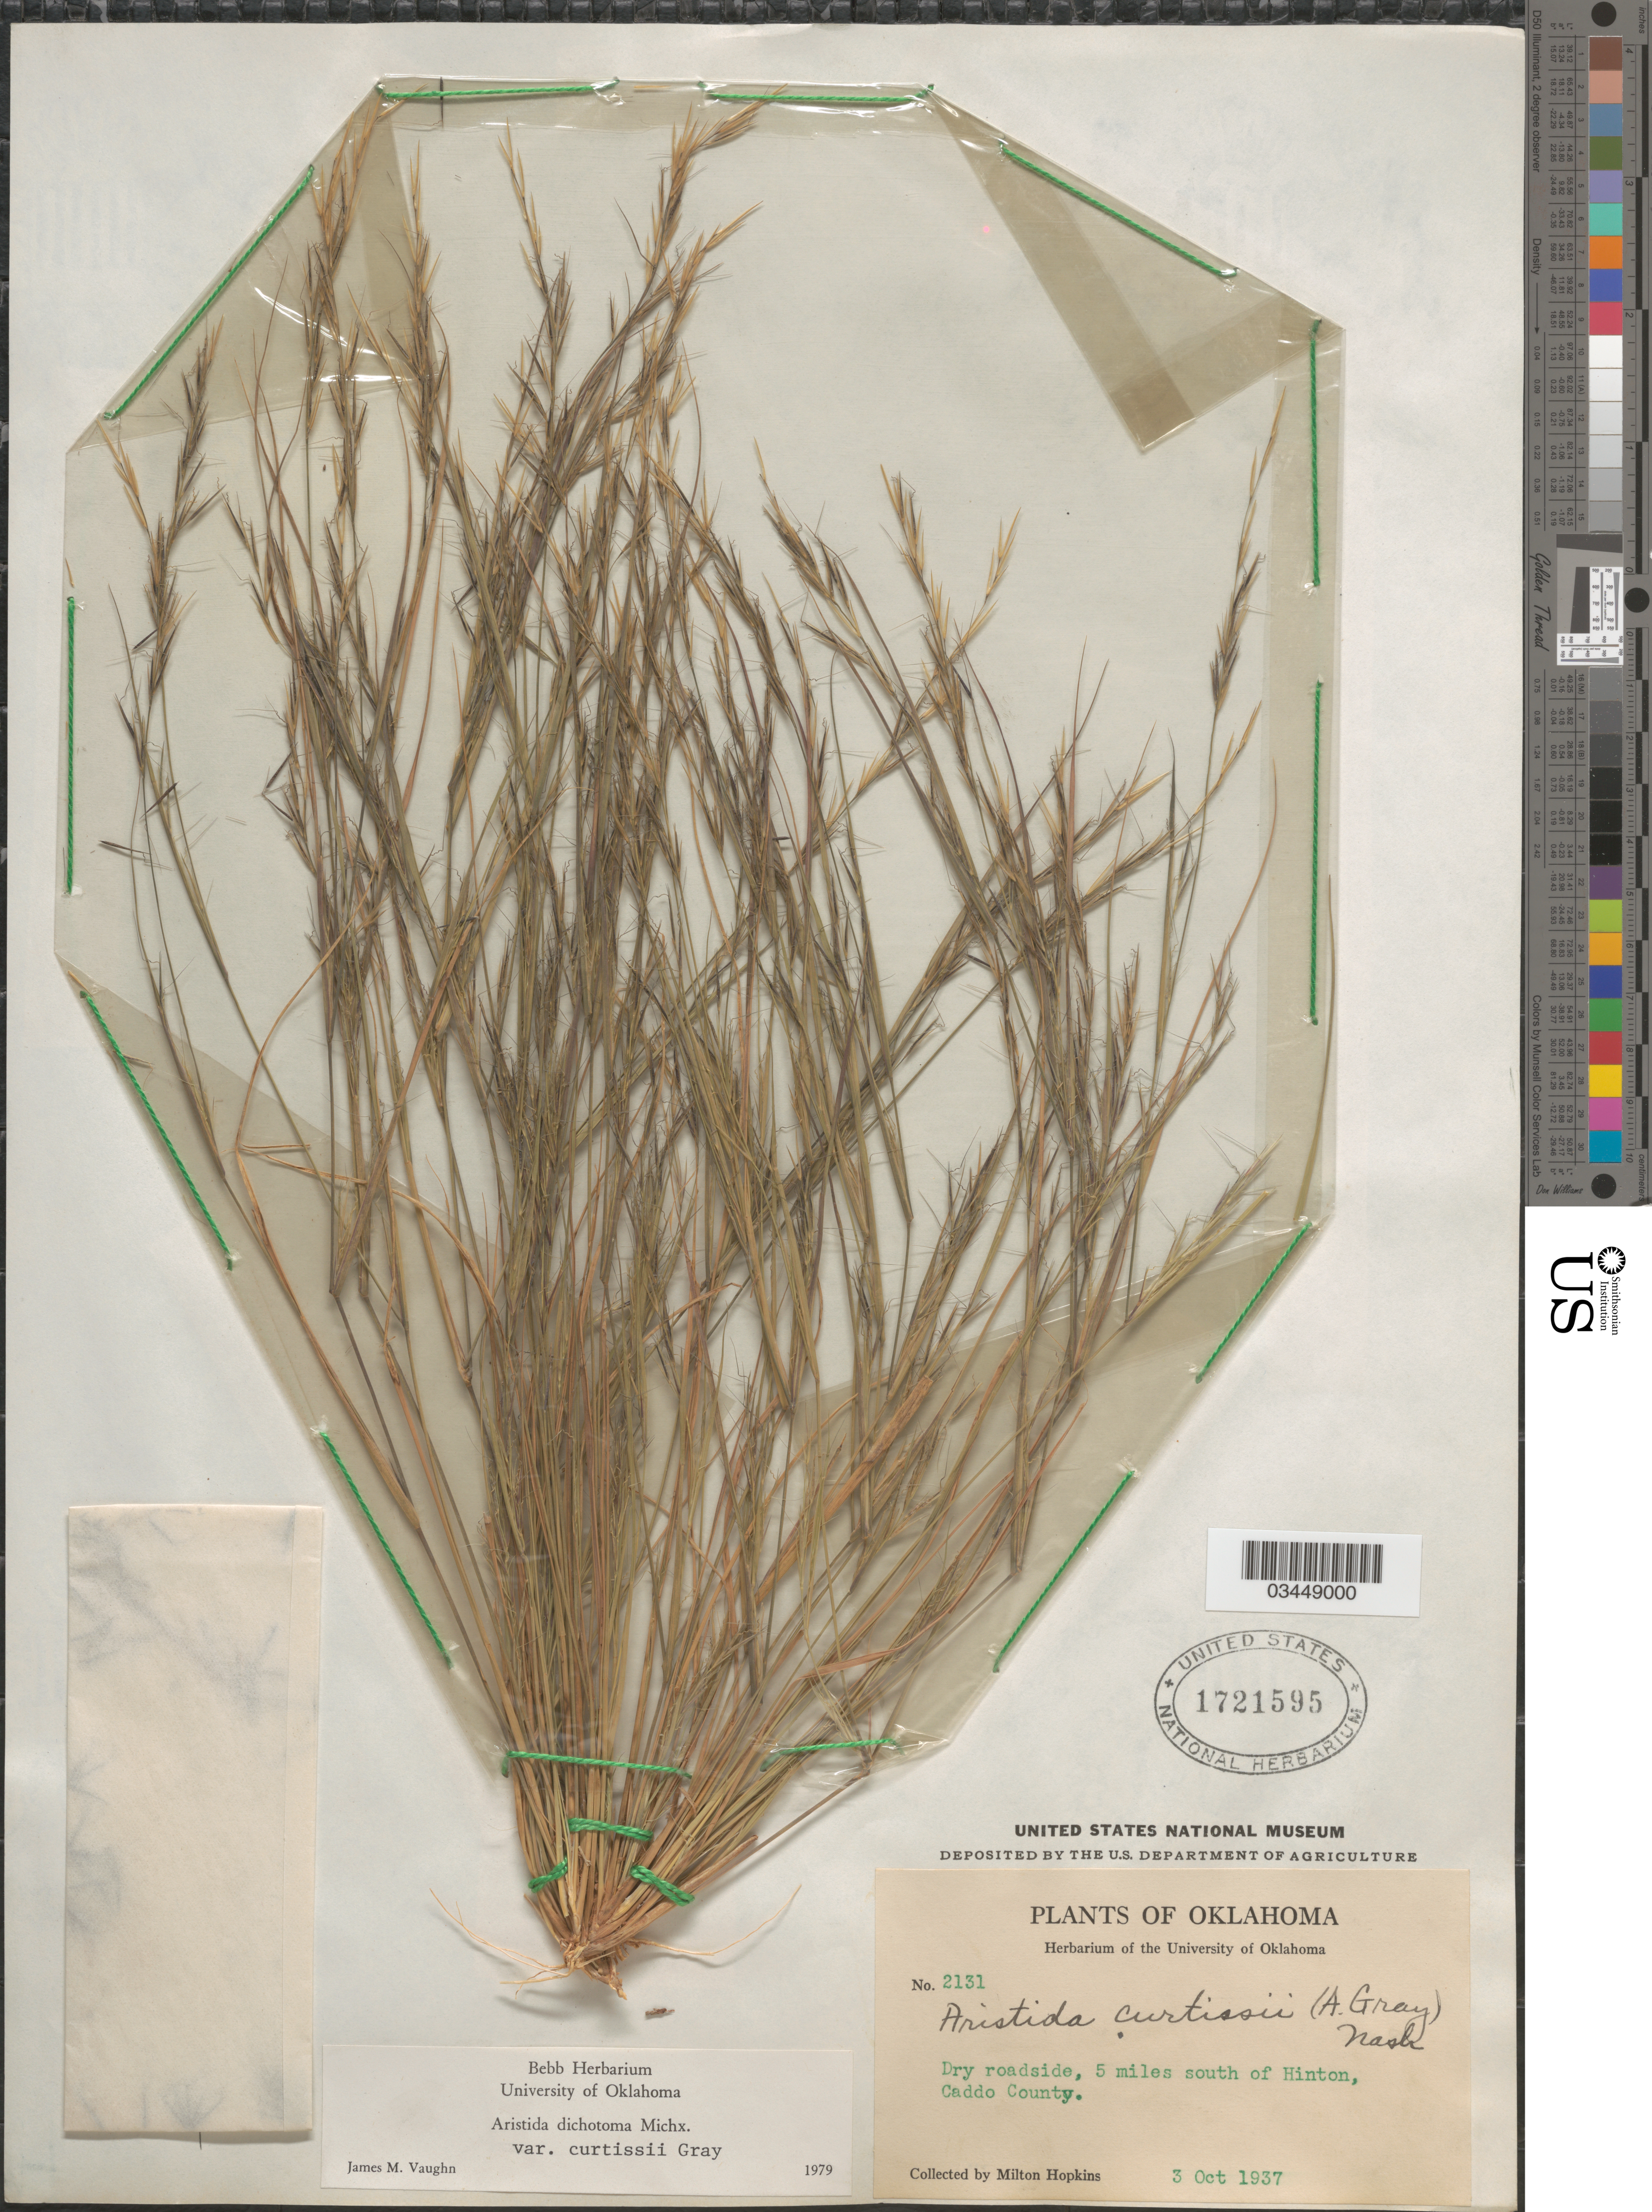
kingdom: Plantae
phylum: Tracheophyta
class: Liliopsida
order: Poales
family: Poaceae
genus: Aristida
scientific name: Aristida dichotoma var. curtisii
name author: A. Gray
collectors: M. Hopkins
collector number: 2131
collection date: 1937-10-03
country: United States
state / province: Oklahoma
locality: Dry roadside, 5 miles south of Hinton, Caddo County.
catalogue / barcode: US 1721595